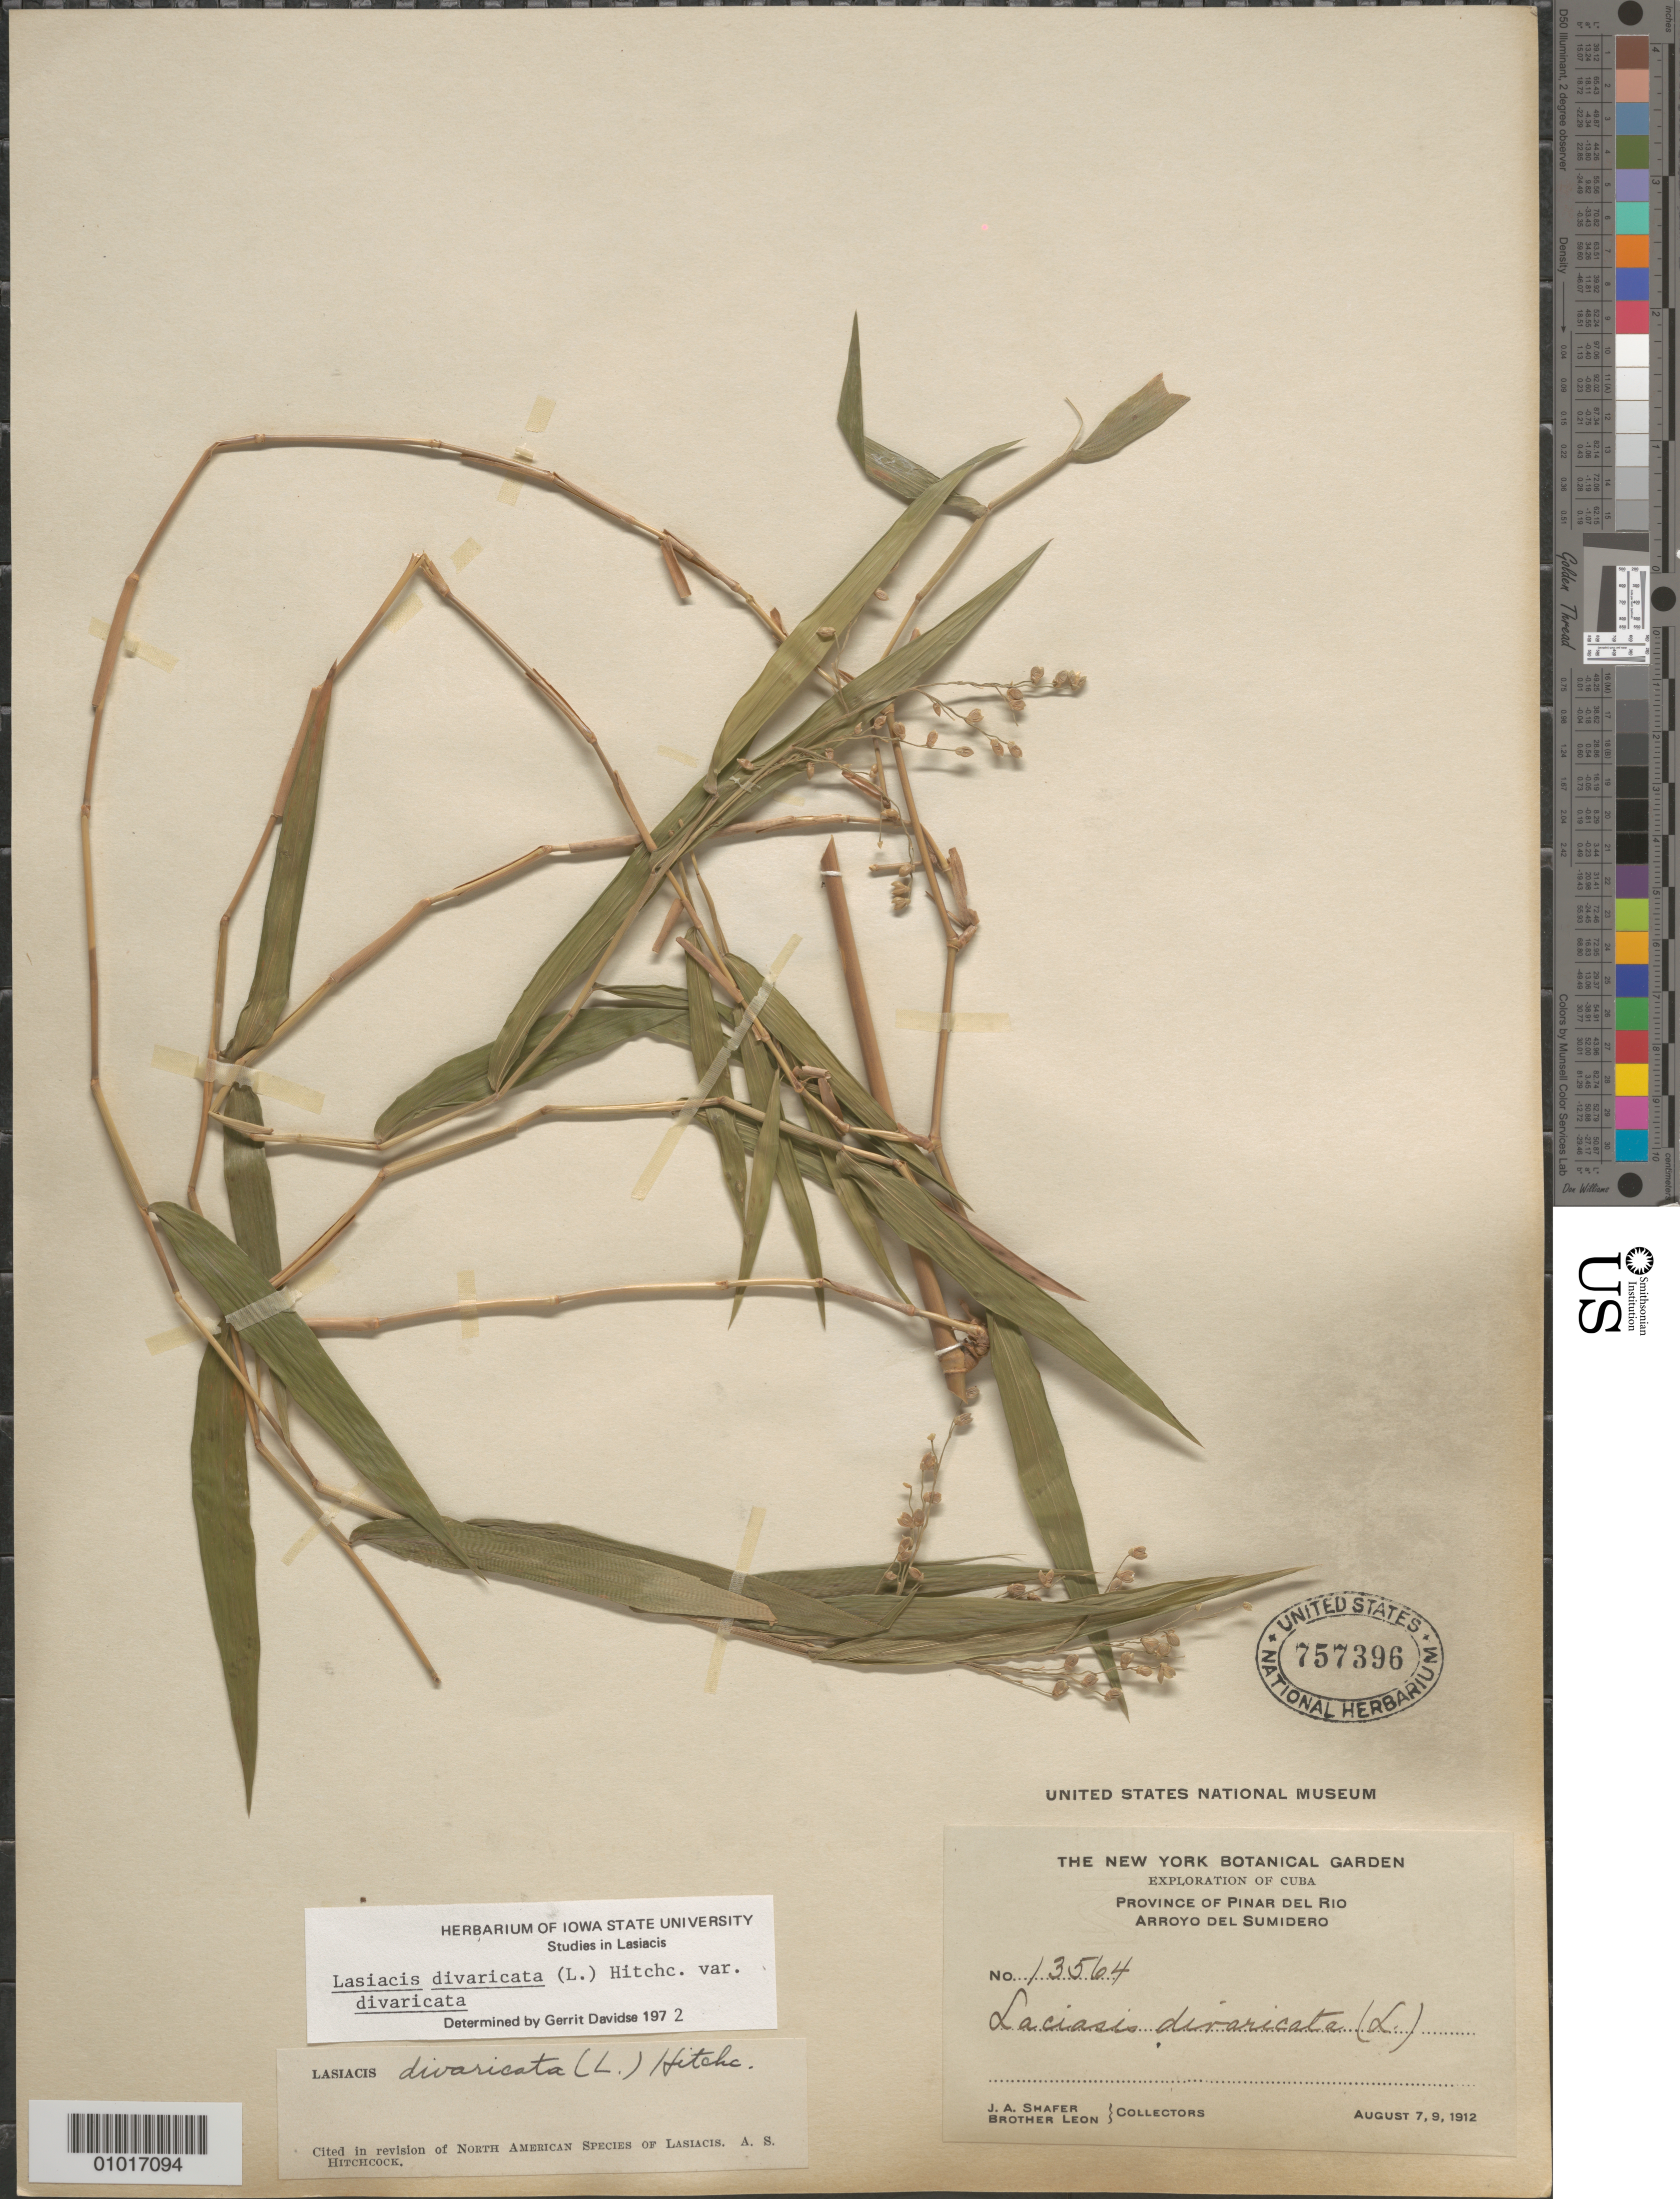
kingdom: Plantae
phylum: Tracheophyta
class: Liliopsida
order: Poales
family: Poaceae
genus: Lasiacis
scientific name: Lasiacis divaricata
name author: (L.) Hitchc.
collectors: J. A. Shafer & Bro. León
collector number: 13564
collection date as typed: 07 Aug 1912 and 09 Aug 1912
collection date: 1912-08-07,1912-08-09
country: Cuba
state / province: Pinar del Rio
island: Cuba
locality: Arroyo Del Sumidero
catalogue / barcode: US 757396